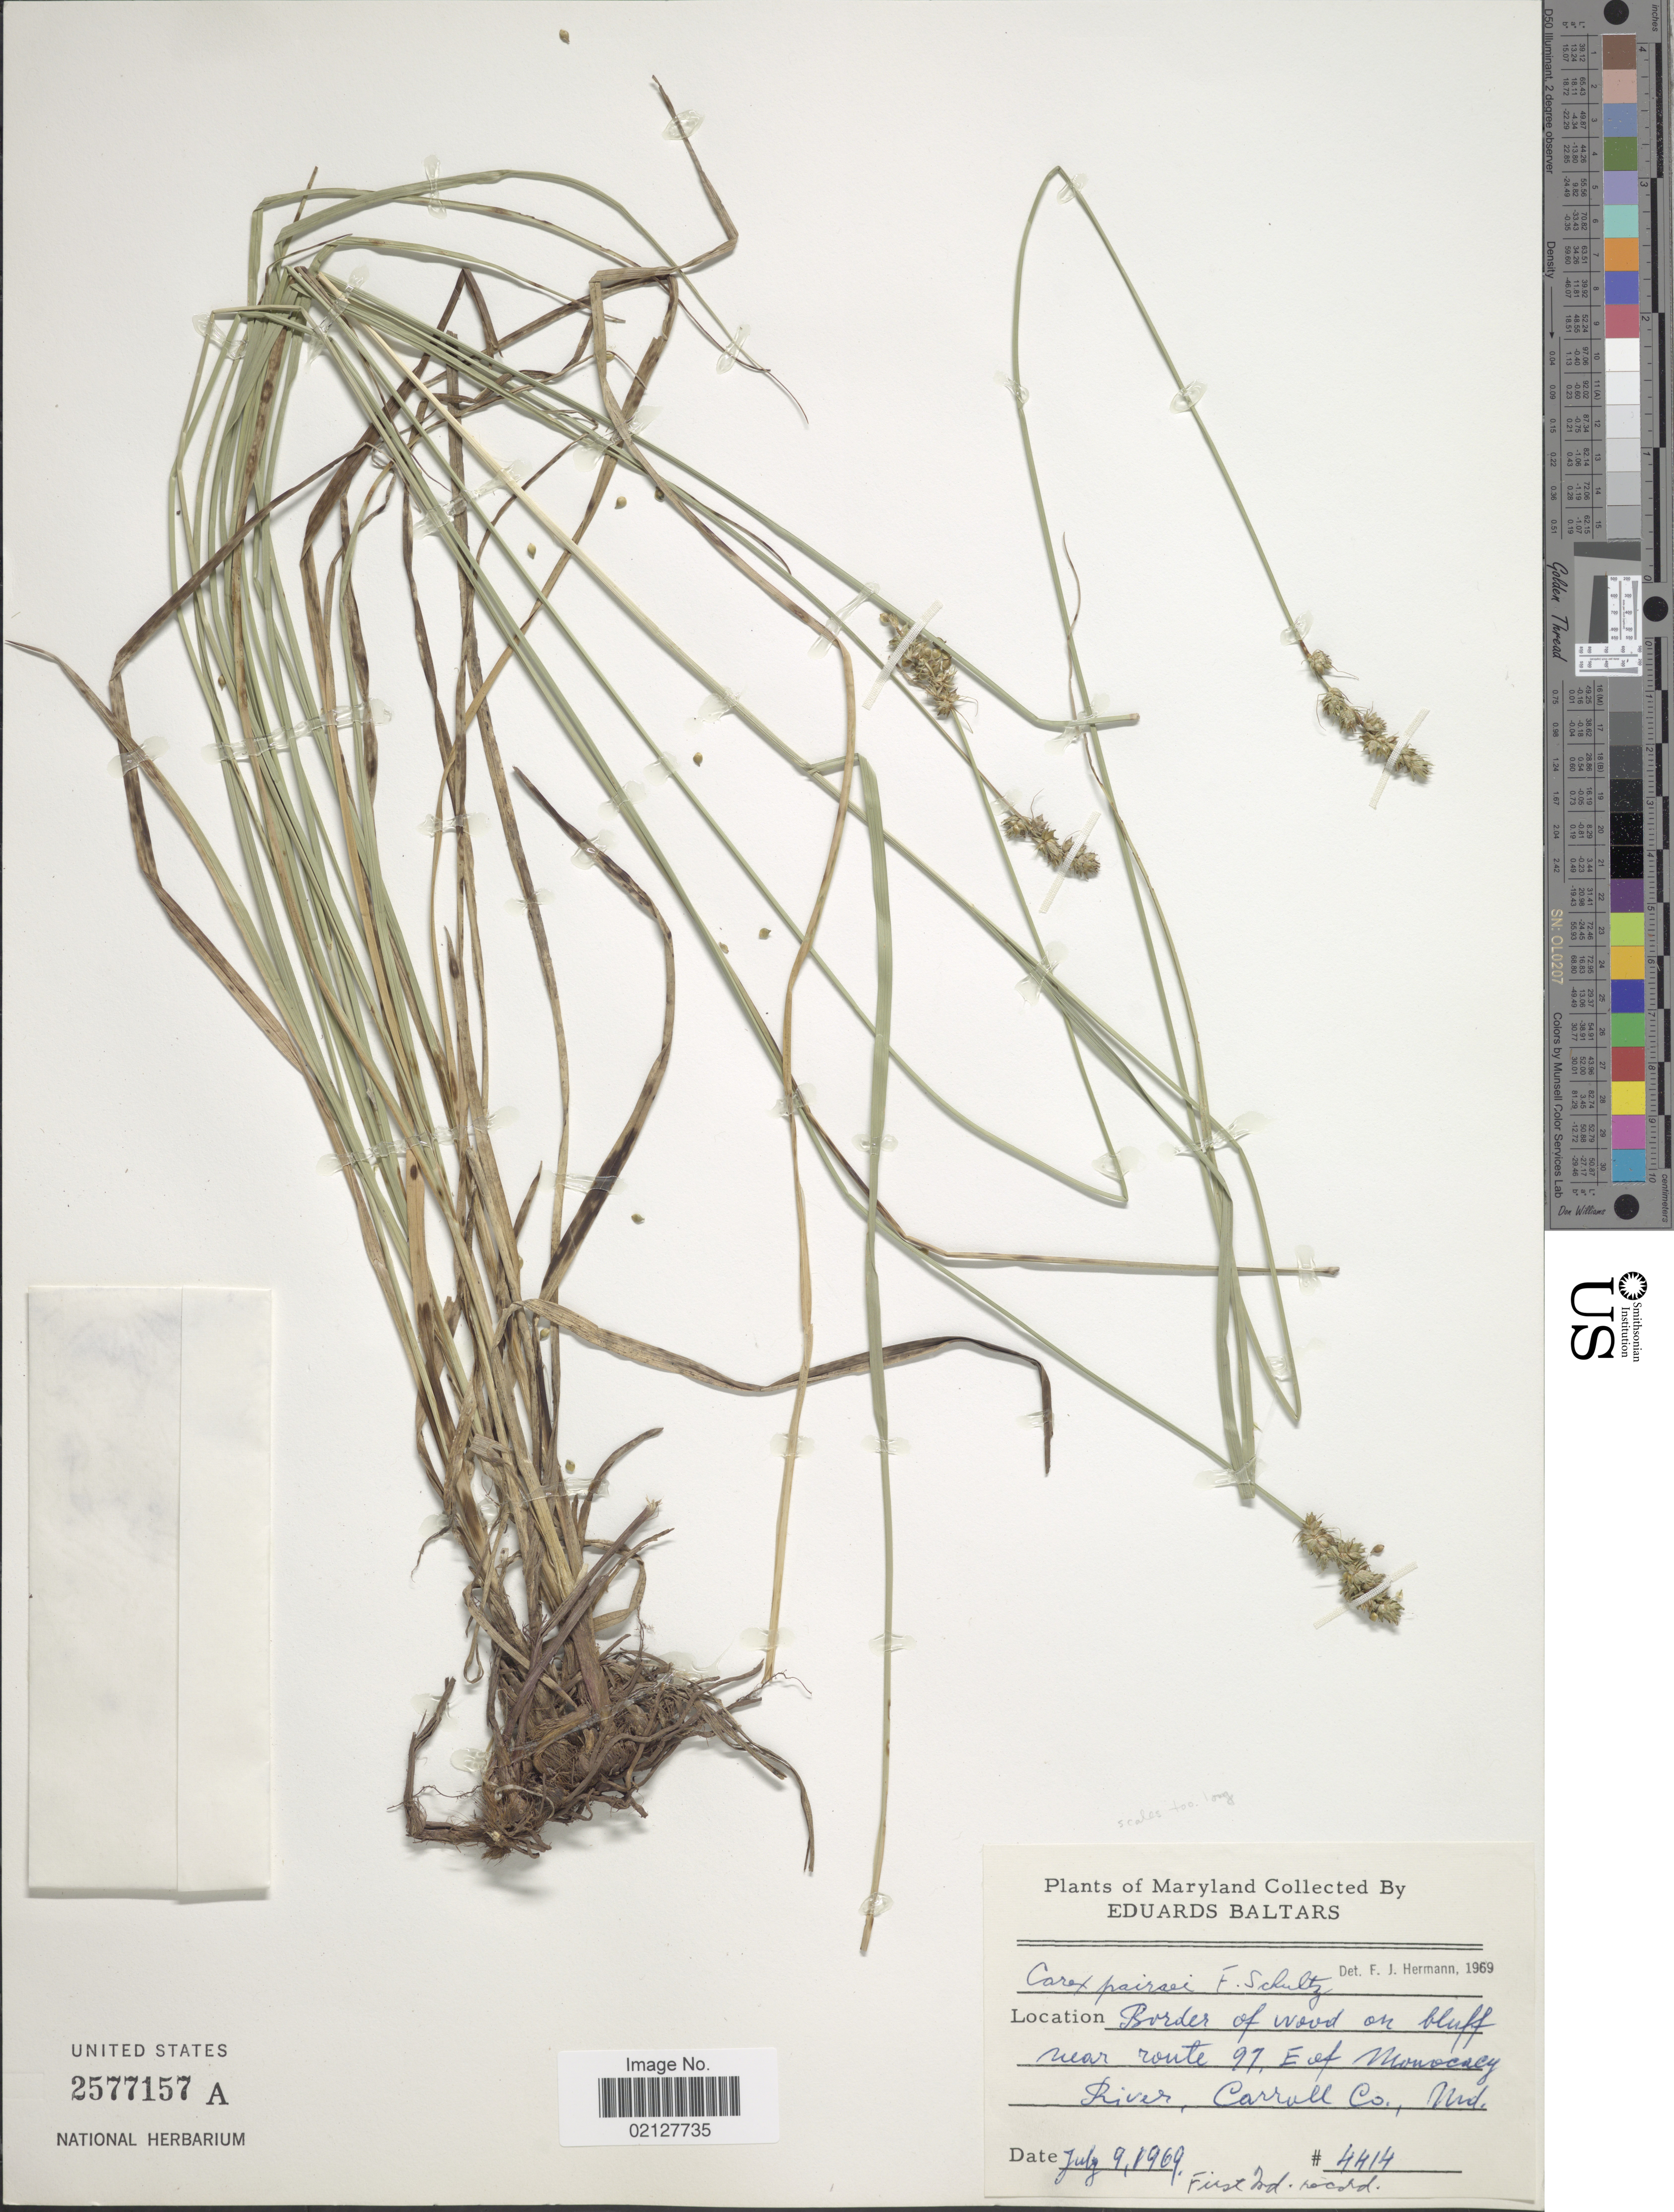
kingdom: Plantae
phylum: Tracheophyta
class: Liliopsida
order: Poales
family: Cyperaceae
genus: Carex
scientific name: Carex pairae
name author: F.W. Schultz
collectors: E. Baltars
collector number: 4414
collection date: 1969-07-09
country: United States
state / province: Maryland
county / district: Carroll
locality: Near route 97, E of Monocacy River, Carroll Co.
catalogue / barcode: US 2577157A